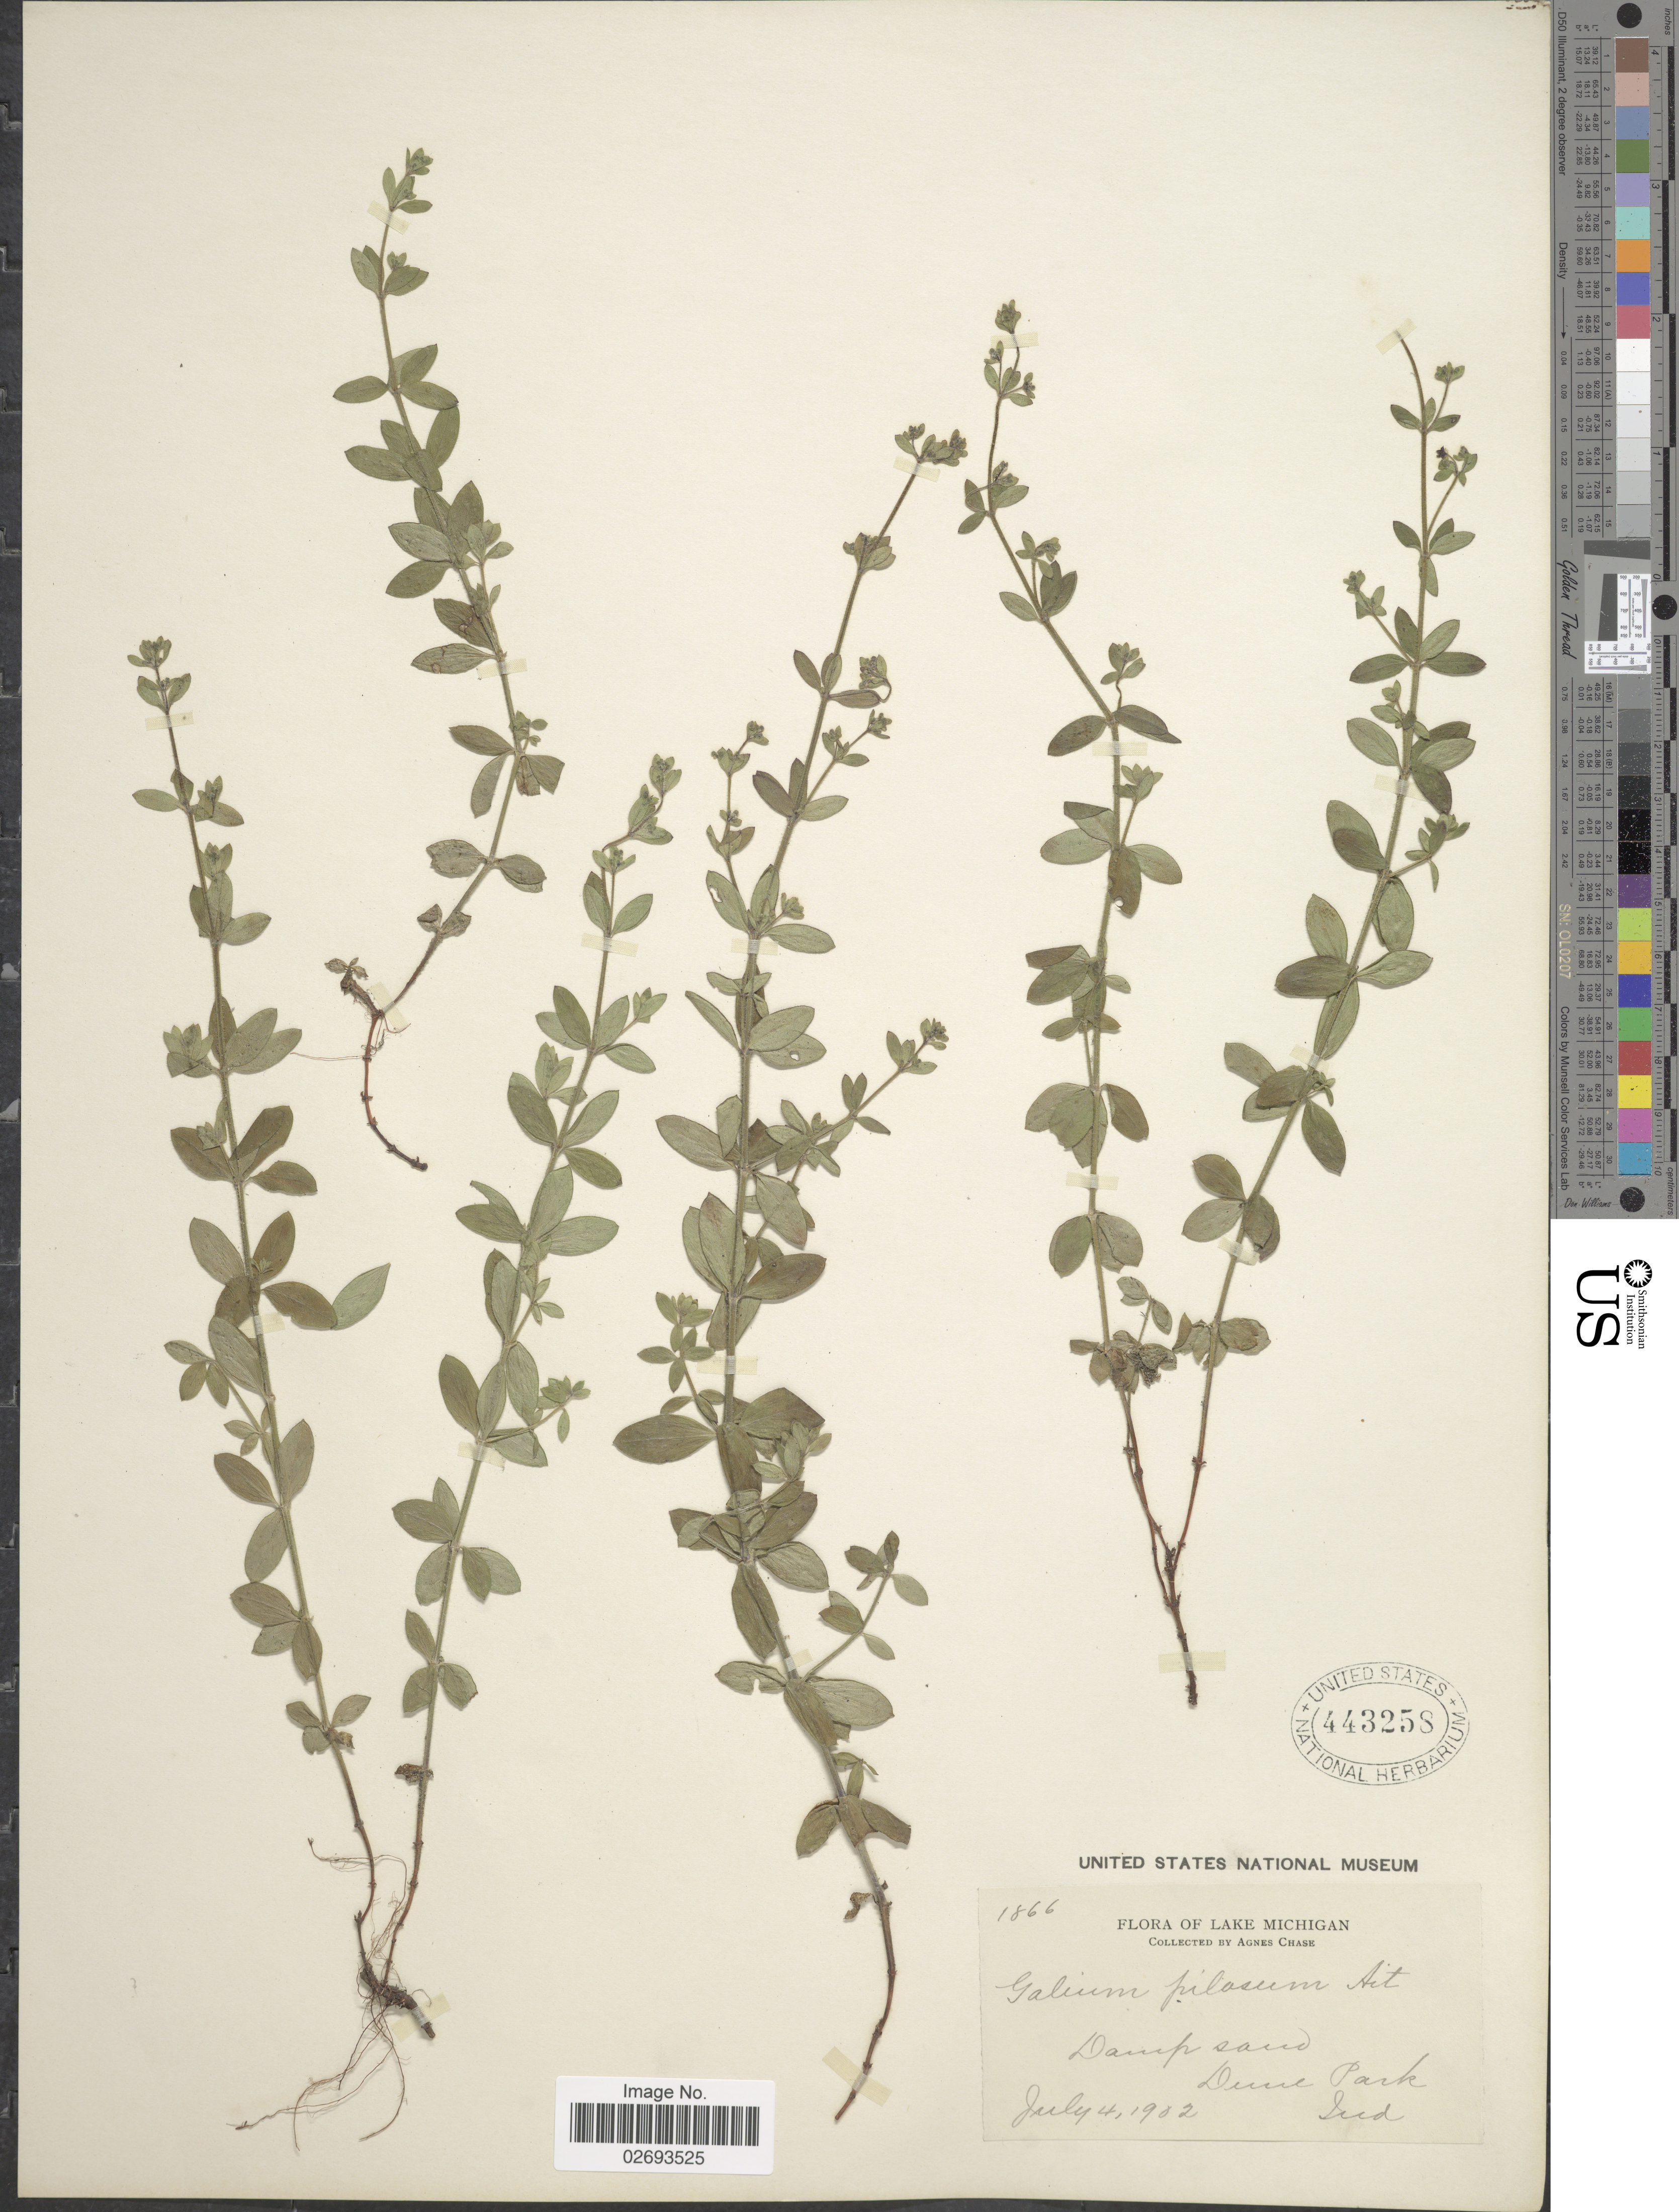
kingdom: Plantae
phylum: Tracheophyta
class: Magnoliopsida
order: Gentianales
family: Rubiaceae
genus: Galium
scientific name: Galium pilosum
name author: Aiton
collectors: A. Chase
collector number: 1866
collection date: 1902-07-04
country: United States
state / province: Indiana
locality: Lake Michigan, Damp sand, Dune Park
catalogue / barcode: US 443258